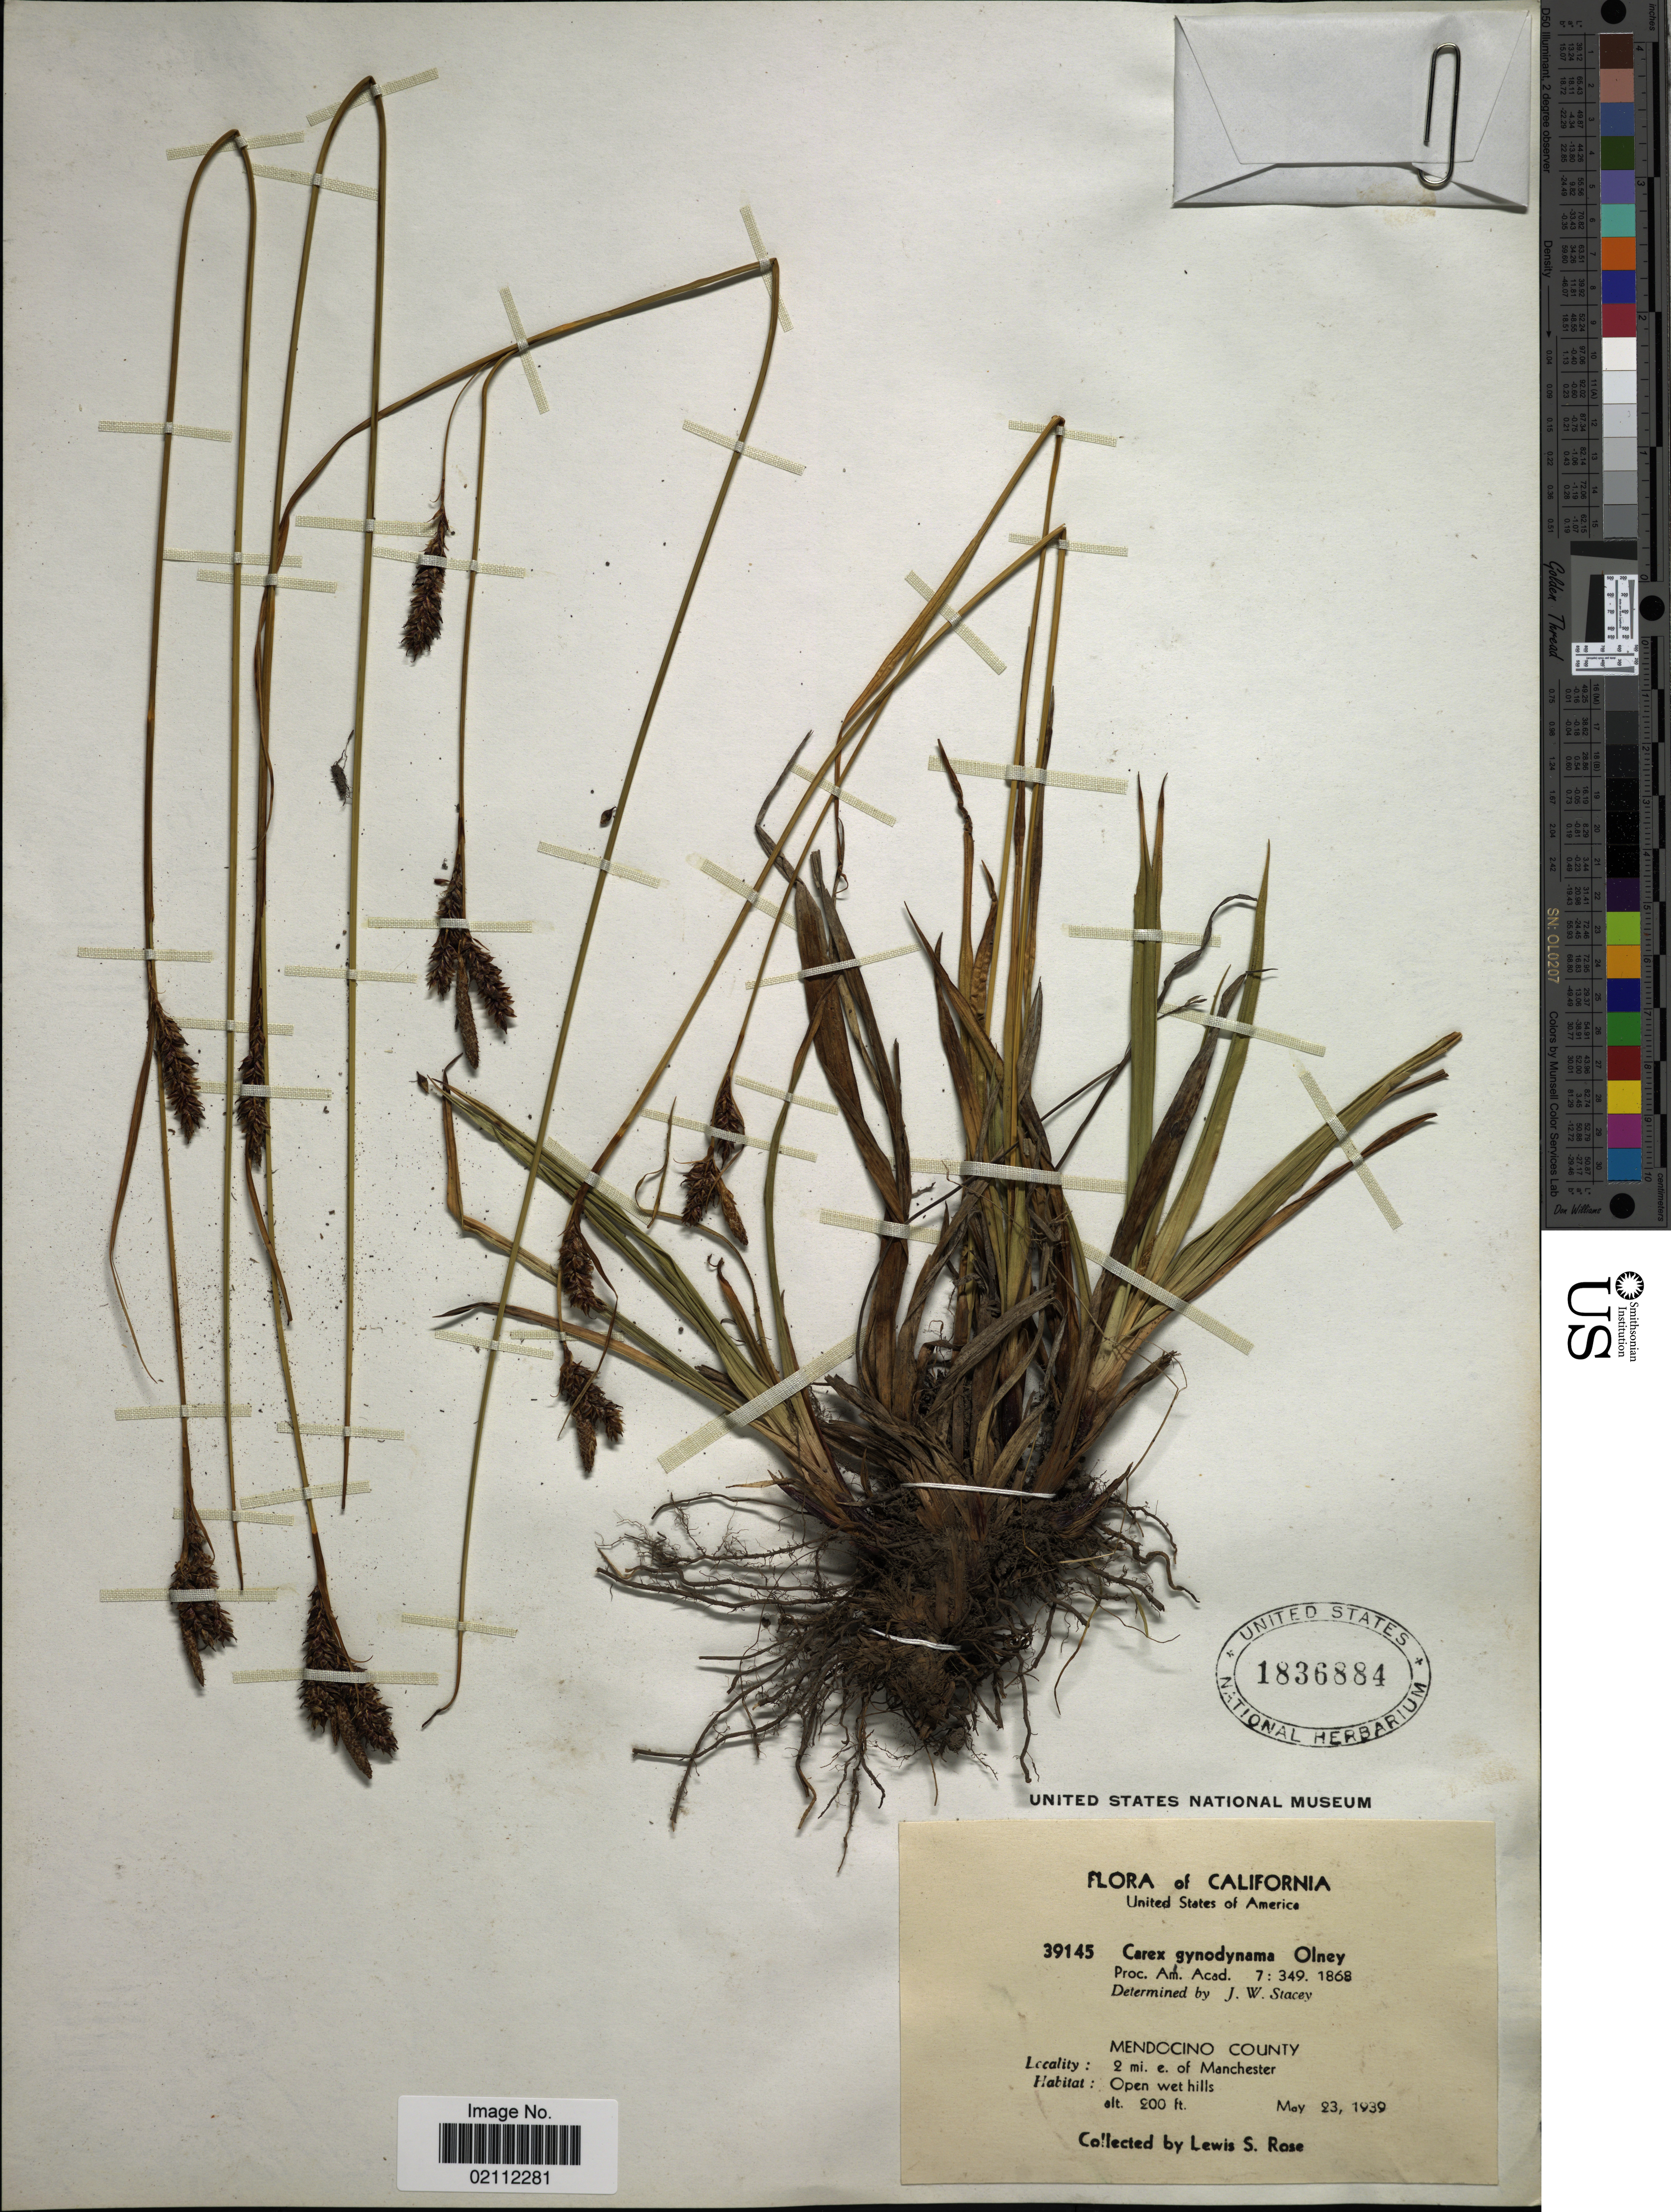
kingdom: Plantae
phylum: Tracheophyta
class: Liliopsida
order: Poales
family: Cyperaceae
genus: Carex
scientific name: Carex gynodynama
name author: Olney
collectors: L. S. Rose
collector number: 39145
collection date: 1939-05-23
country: United States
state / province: California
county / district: Mendocino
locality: Mendocino County. 2 mi. e. of Manchester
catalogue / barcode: US 1836884